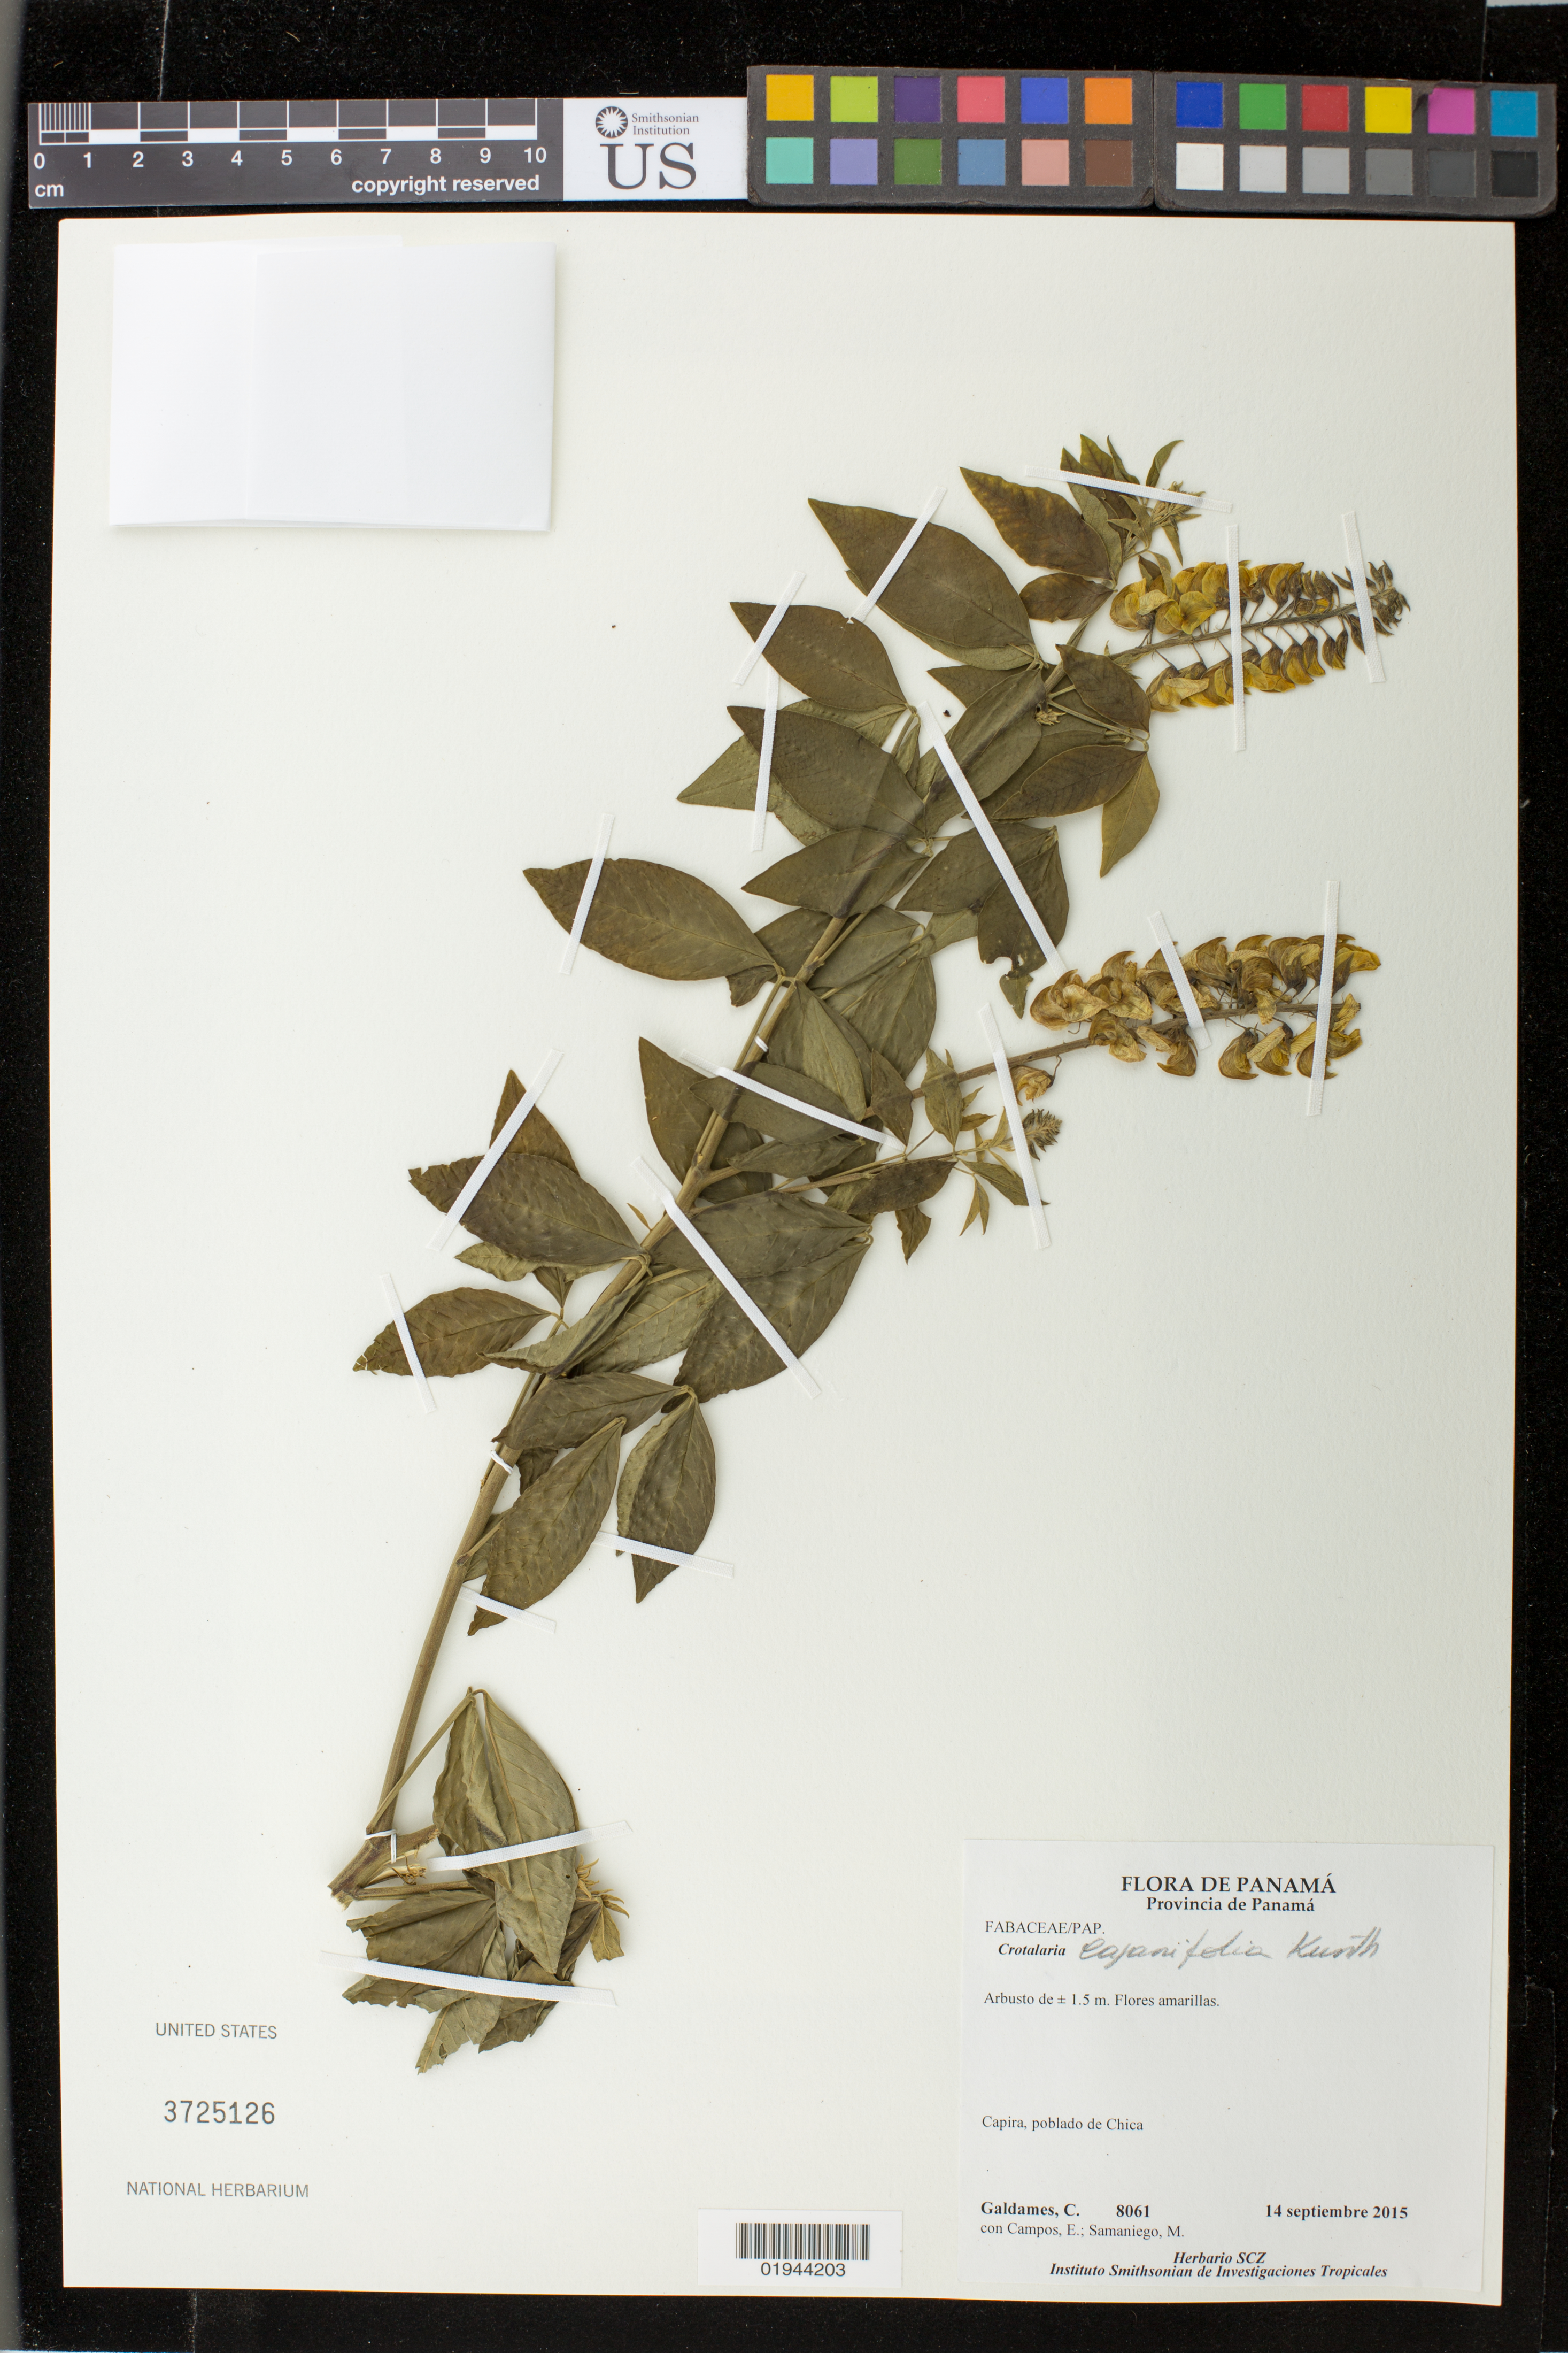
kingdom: Plantae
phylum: Tracheophyta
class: Magnoliopsida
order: Fabales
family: Fabaceae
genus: Crotalaria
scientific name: Crotalaria cajanifolia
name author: Kunth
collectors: C. Galdames, E. Campos & M. Samaniego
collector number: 8061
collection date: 2015-09-14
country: Panama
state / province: Panamá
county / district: Capira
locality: Capira, poblado de Chica.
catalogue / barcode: US 3725126